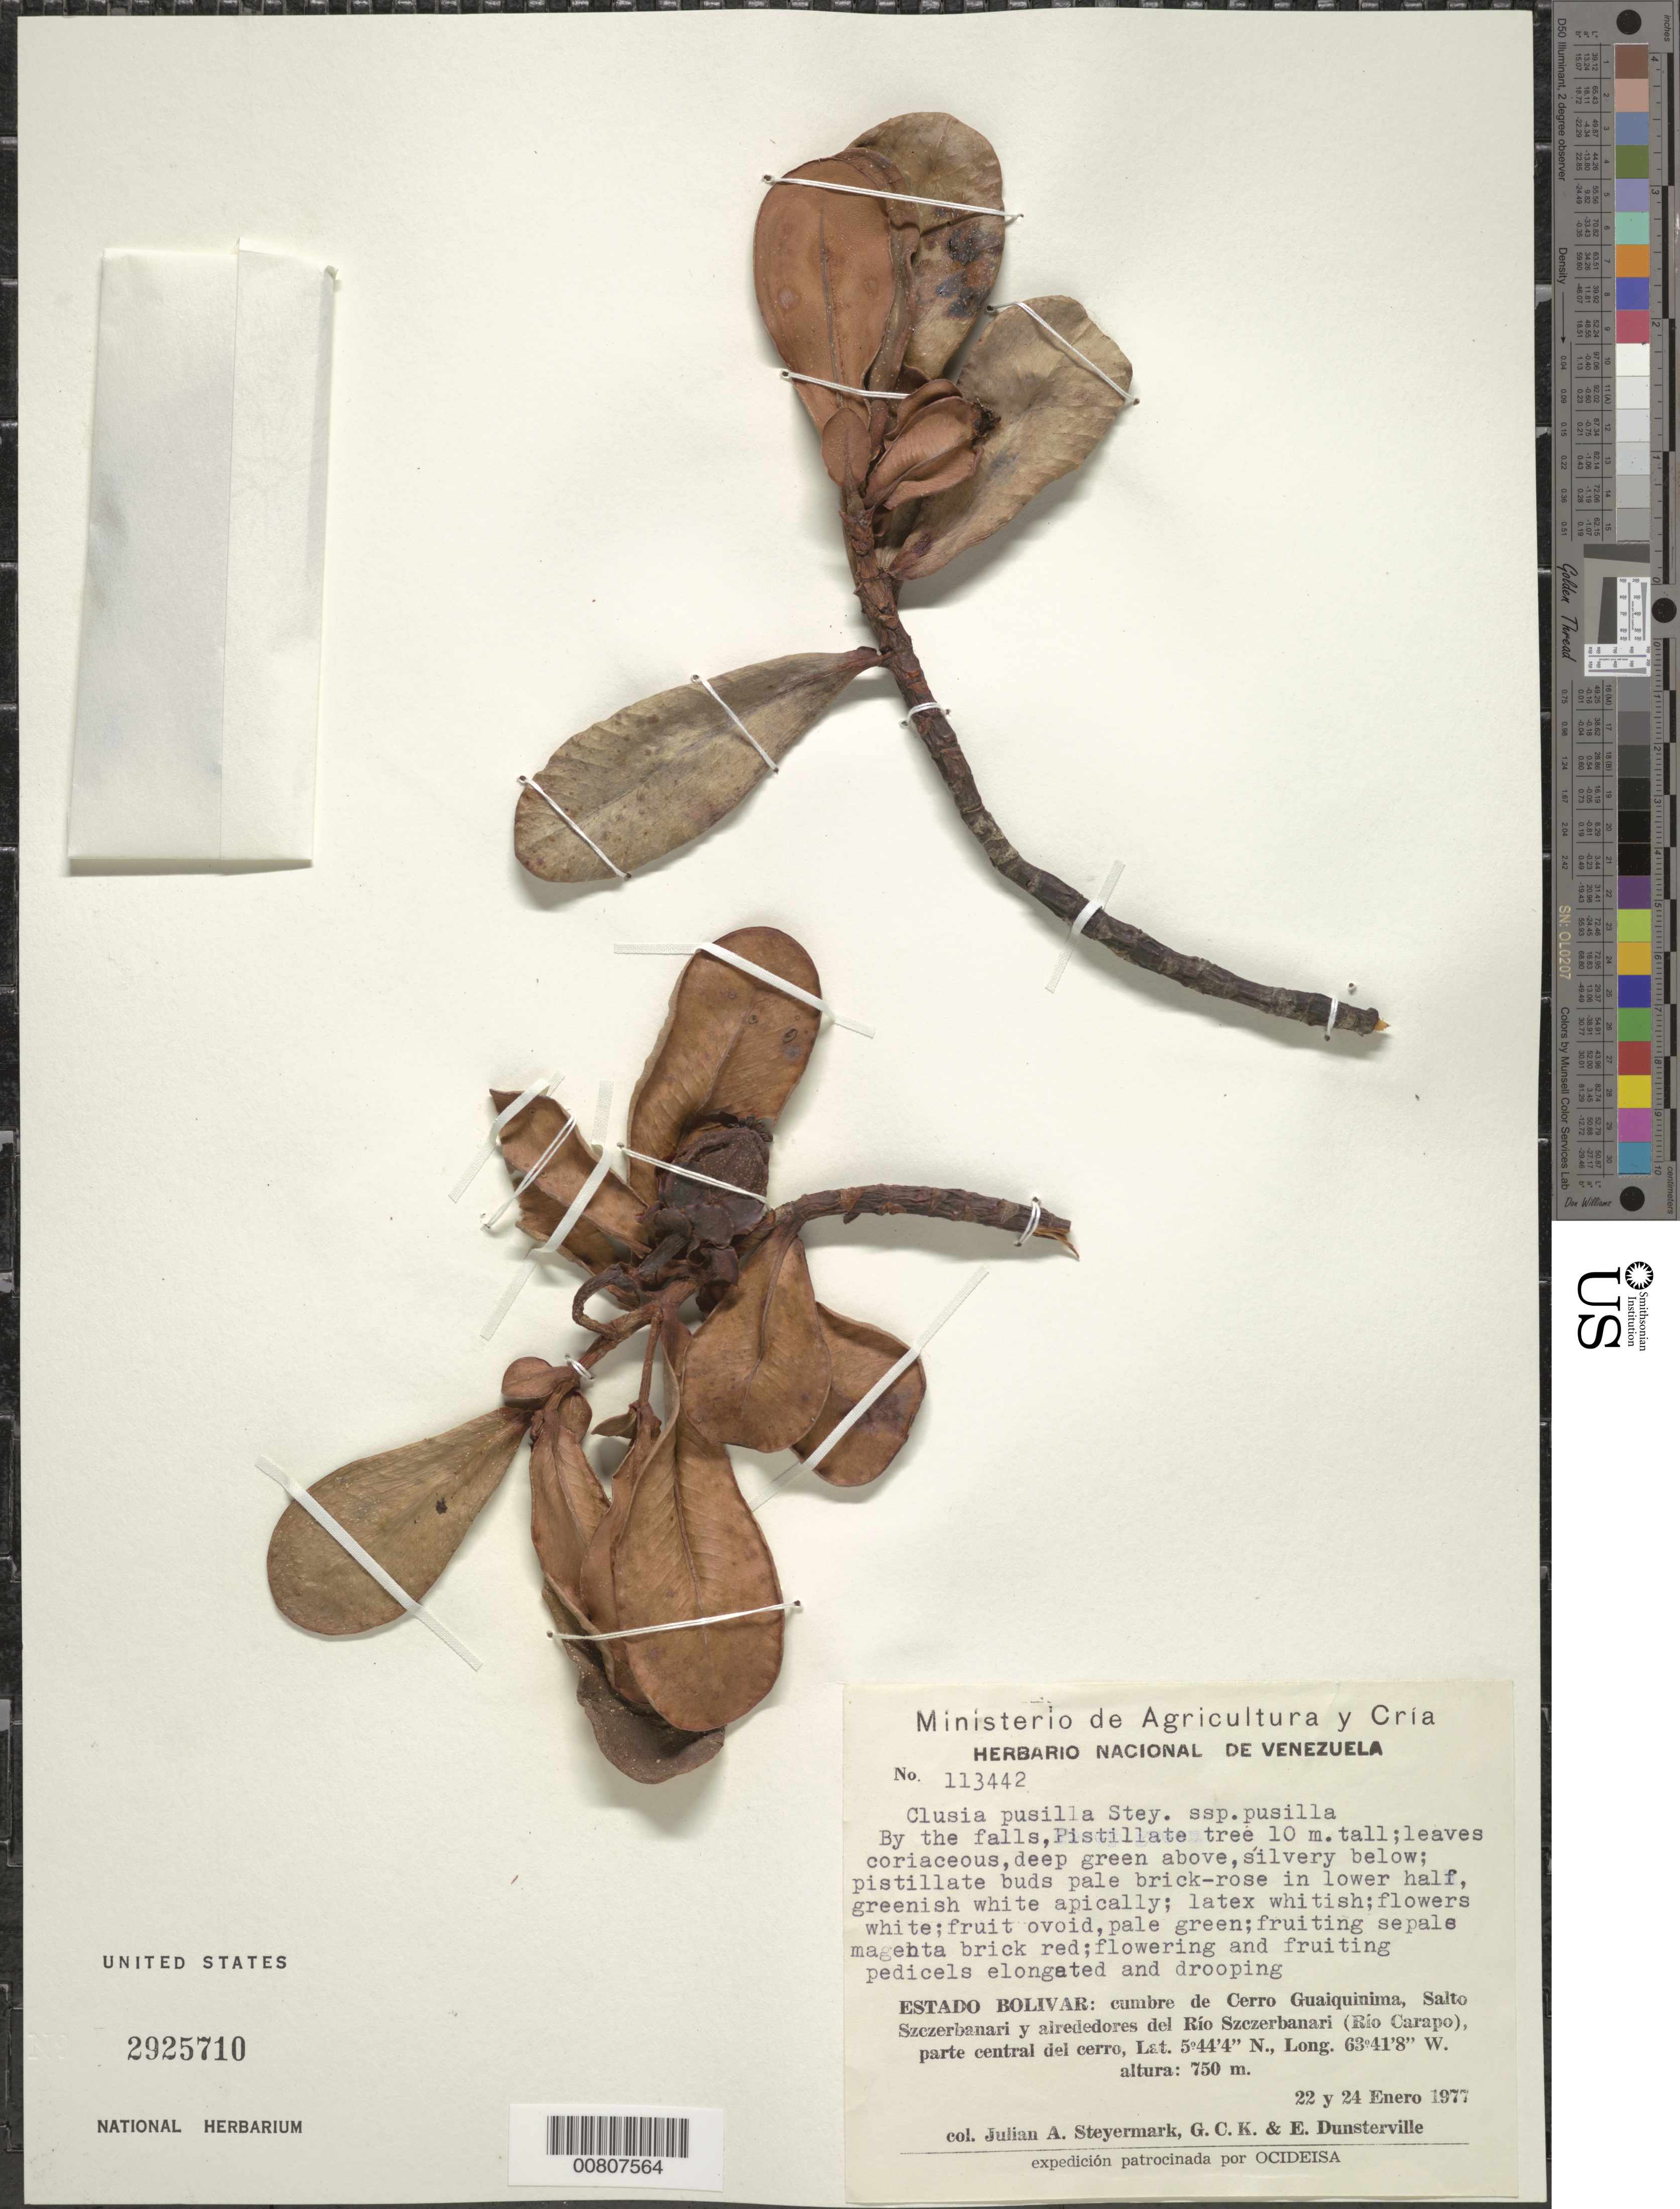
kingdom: Plantae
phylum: Tracheophyta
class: Magnoliopsida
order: Malpighiales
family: Clusiaceae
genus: Clusia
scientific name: Clusia pusilla subsp. pusilla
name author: Steyerm.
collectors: J. Steyermark, G. C. K. Dunsterville & E. Dunsterville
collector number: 113442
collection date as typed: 22-Jan-77 and 24-Jan-77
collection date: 1977-01-22,1977-01-24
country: Venezuela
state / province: Bolívar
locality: Cerro Guaiquinima, Río Szczerbanari (Río Carapo); 1-2 km río arriba del Salto Szczerbanari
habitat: By the falls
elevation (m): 750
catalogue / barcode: US 2925710